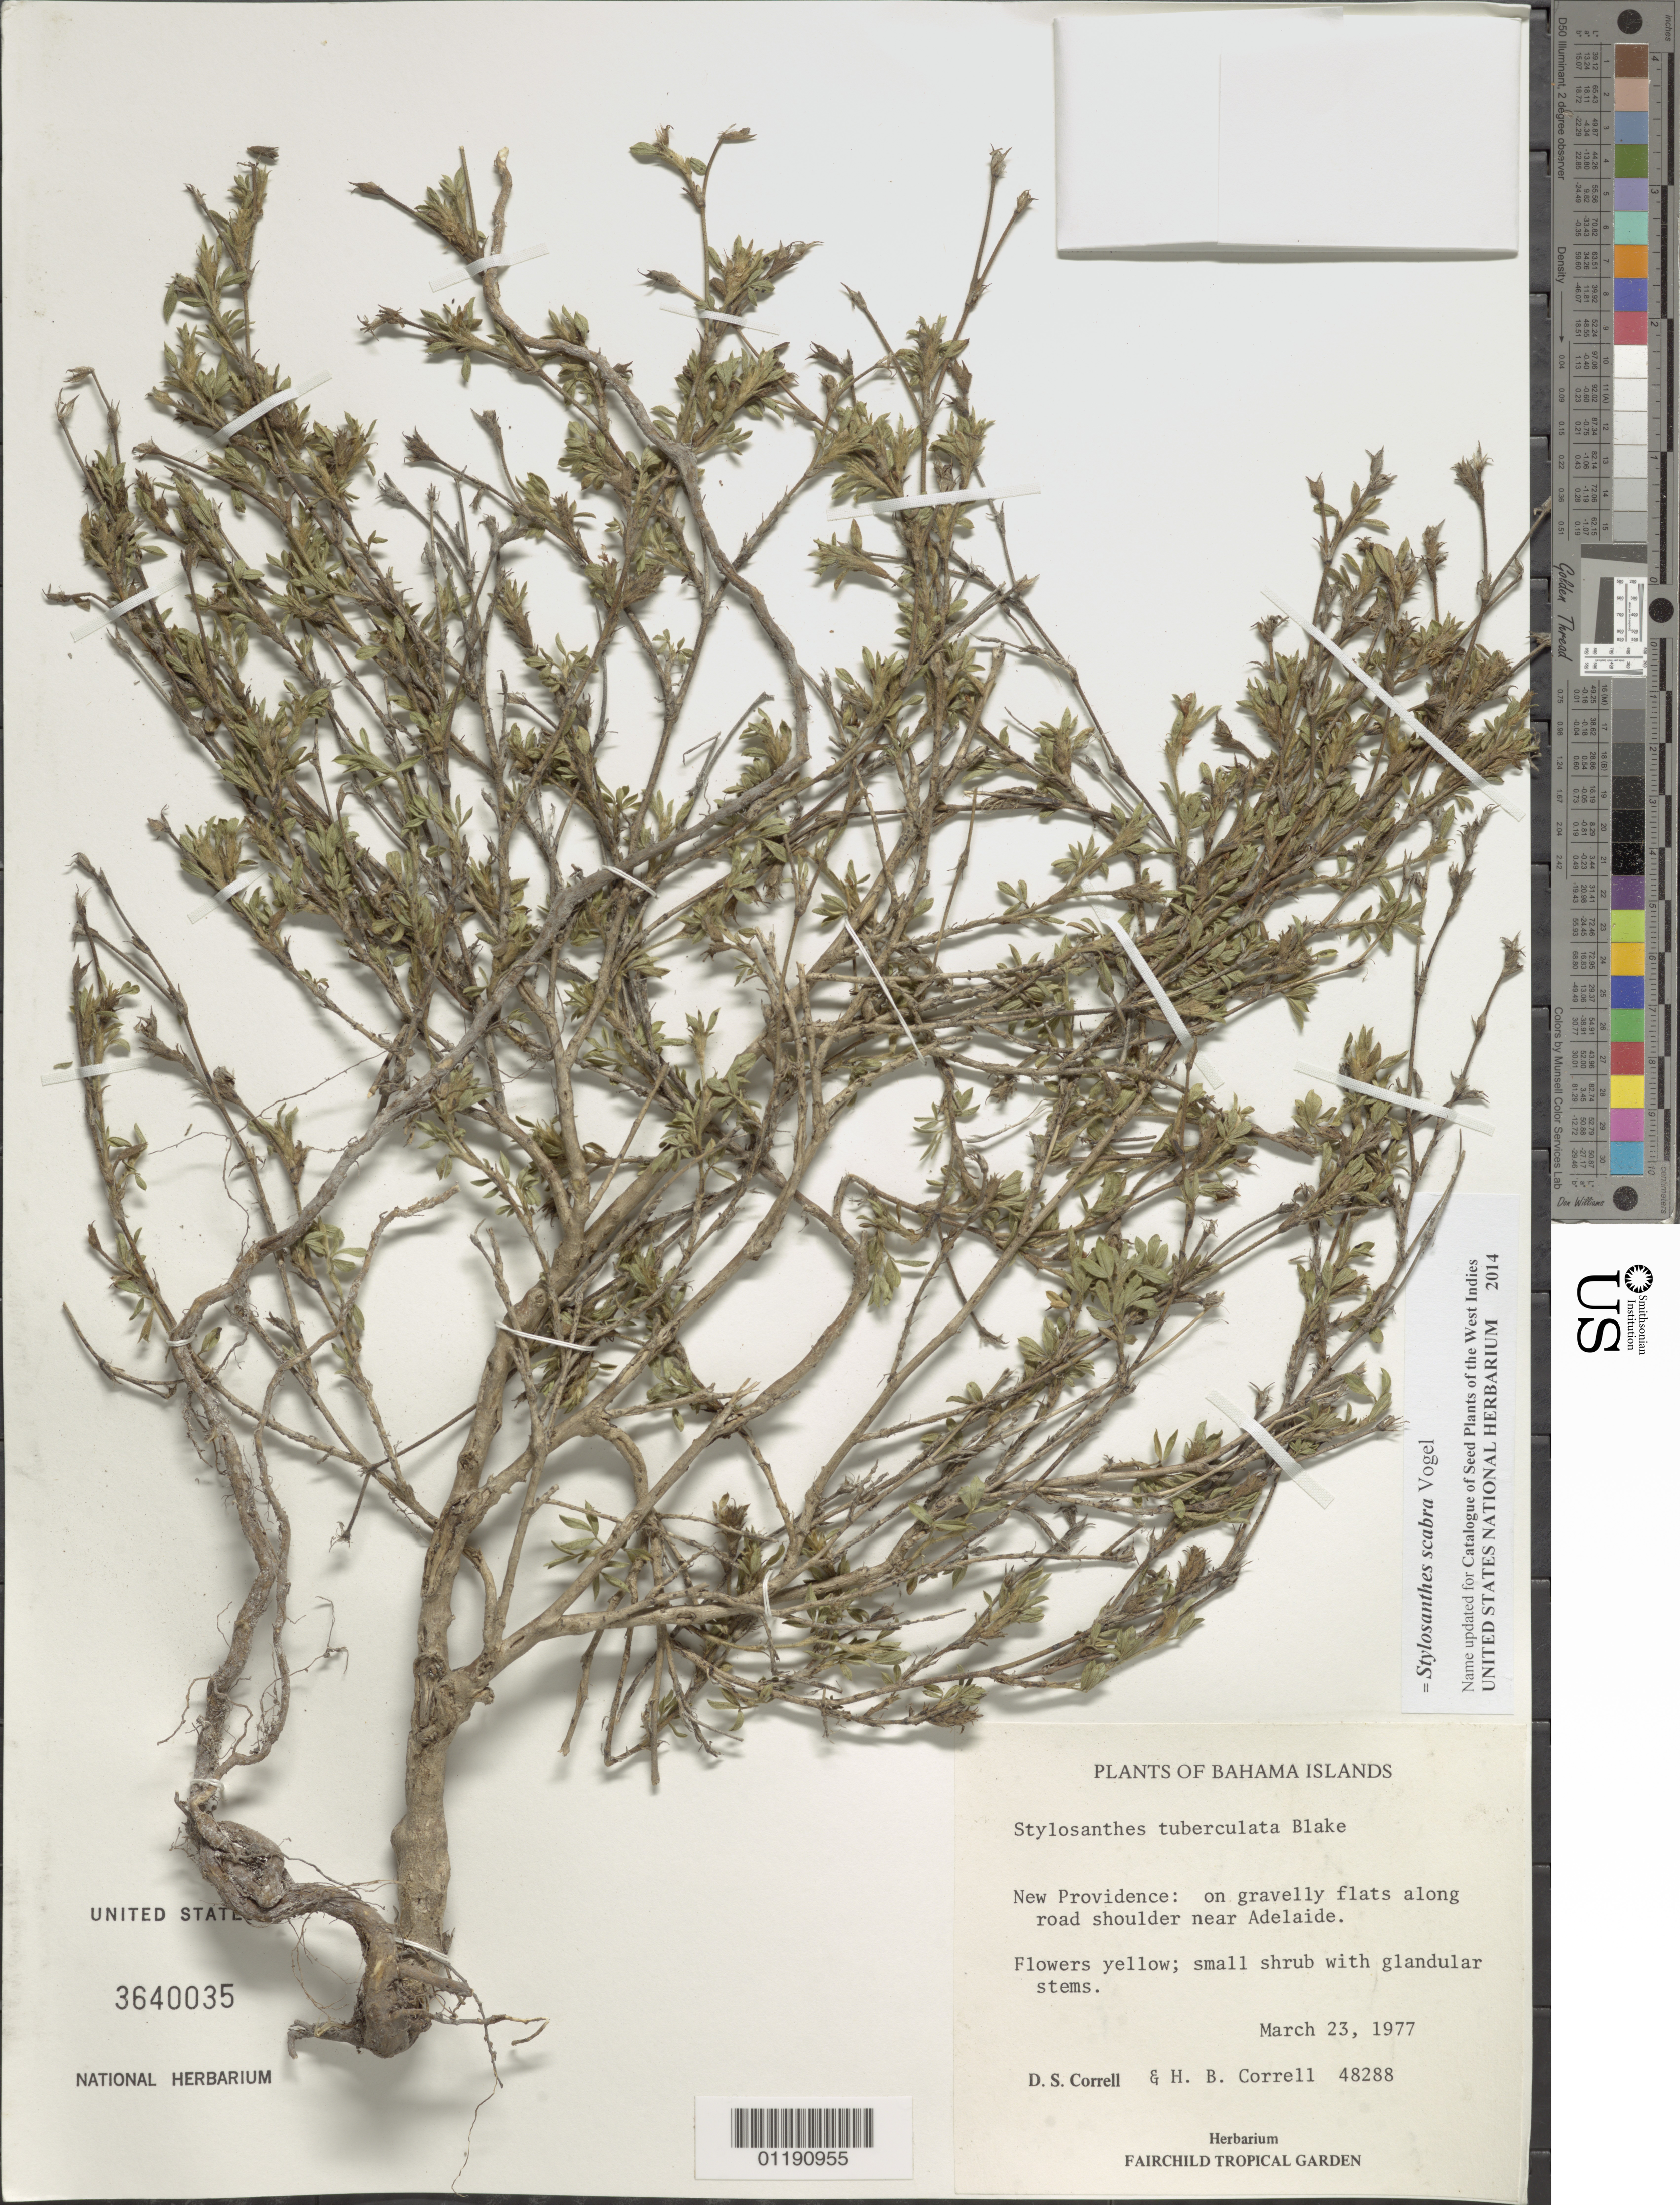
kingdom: Plantae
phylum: Tracheophyta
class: Magnoliopsida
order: Fabales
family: Fabaceae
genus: Stylosanthes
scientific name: Stylosanthes scabra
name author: Vogel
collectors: D. S. Correll & H. Correll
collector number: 48288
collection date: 1977-03-23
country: Bahamas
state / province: New Providence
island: New Providence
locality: New Providence: on gravelly flats along road shoulder near Adelaide.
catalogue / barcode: US 3640035